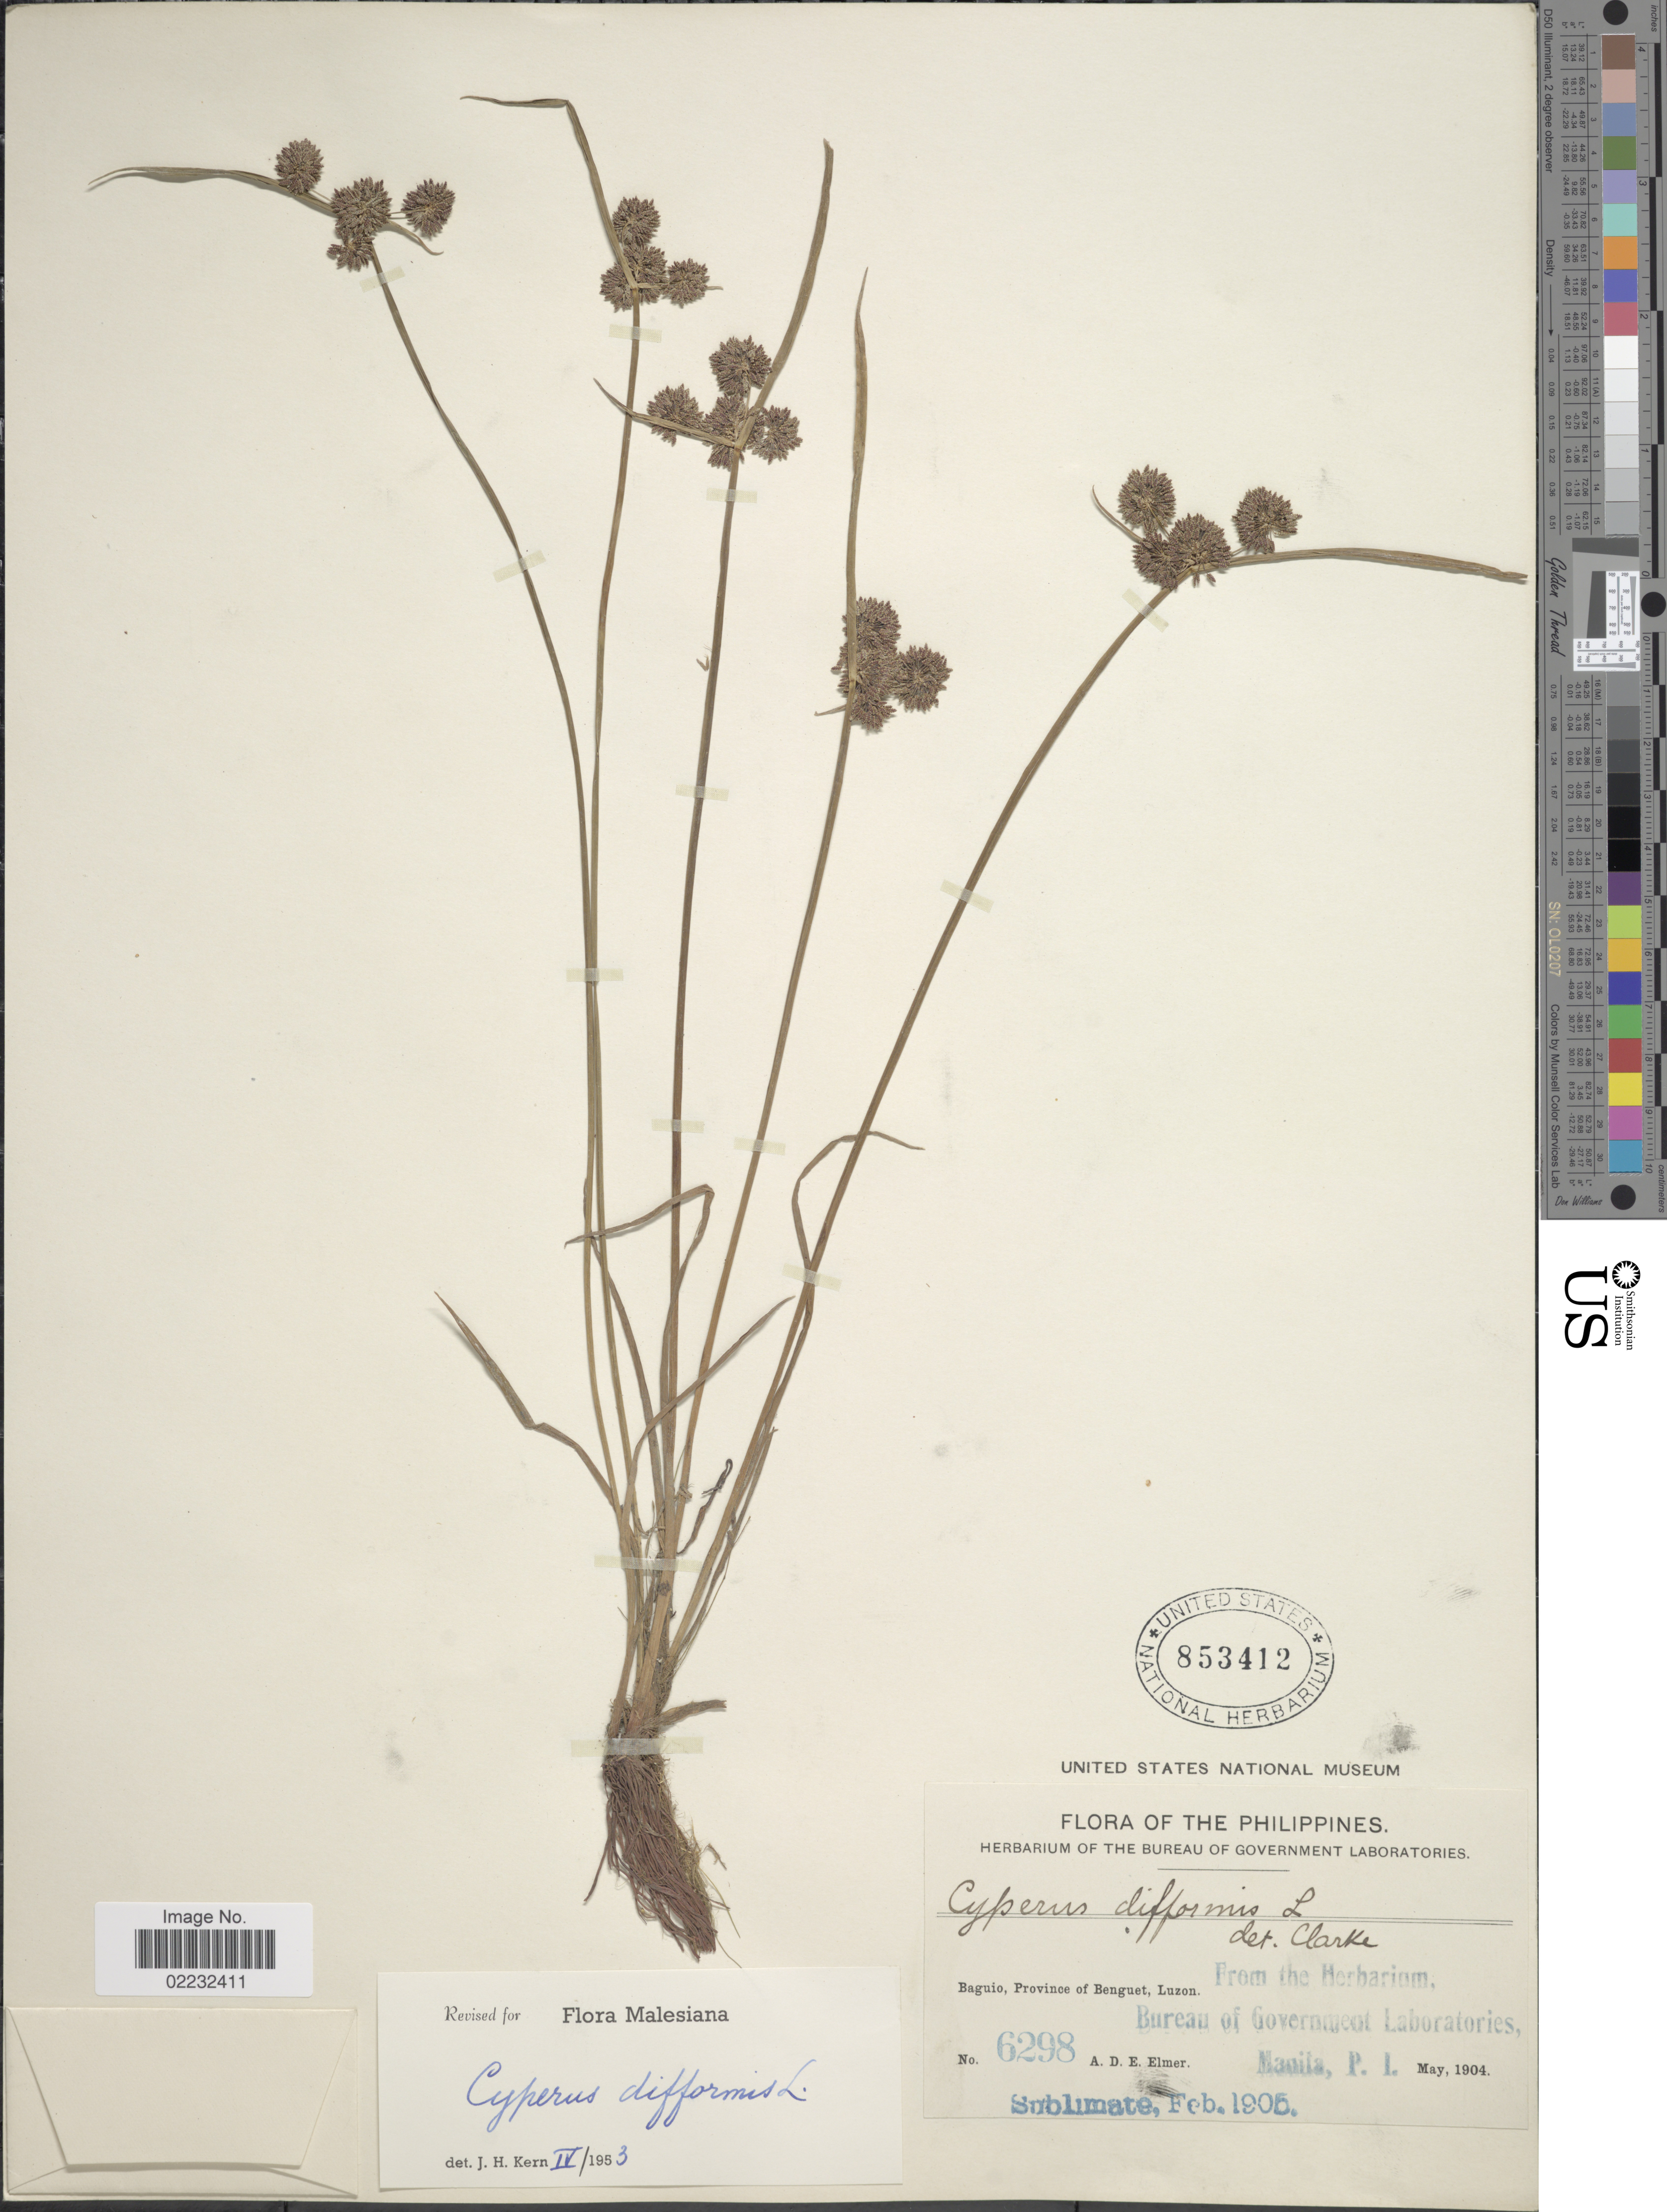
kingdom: Plantae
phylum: Tracheophyta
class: Liliopsida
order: Poales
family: Cyperaceae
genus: Cyperus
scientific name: Cyperus difformis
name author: L.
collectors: A. D. E. Elmer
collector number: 6298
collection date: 1904-05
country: Philippines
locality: Baguio, Province of Benguet, Luzon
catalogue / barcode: US 853412